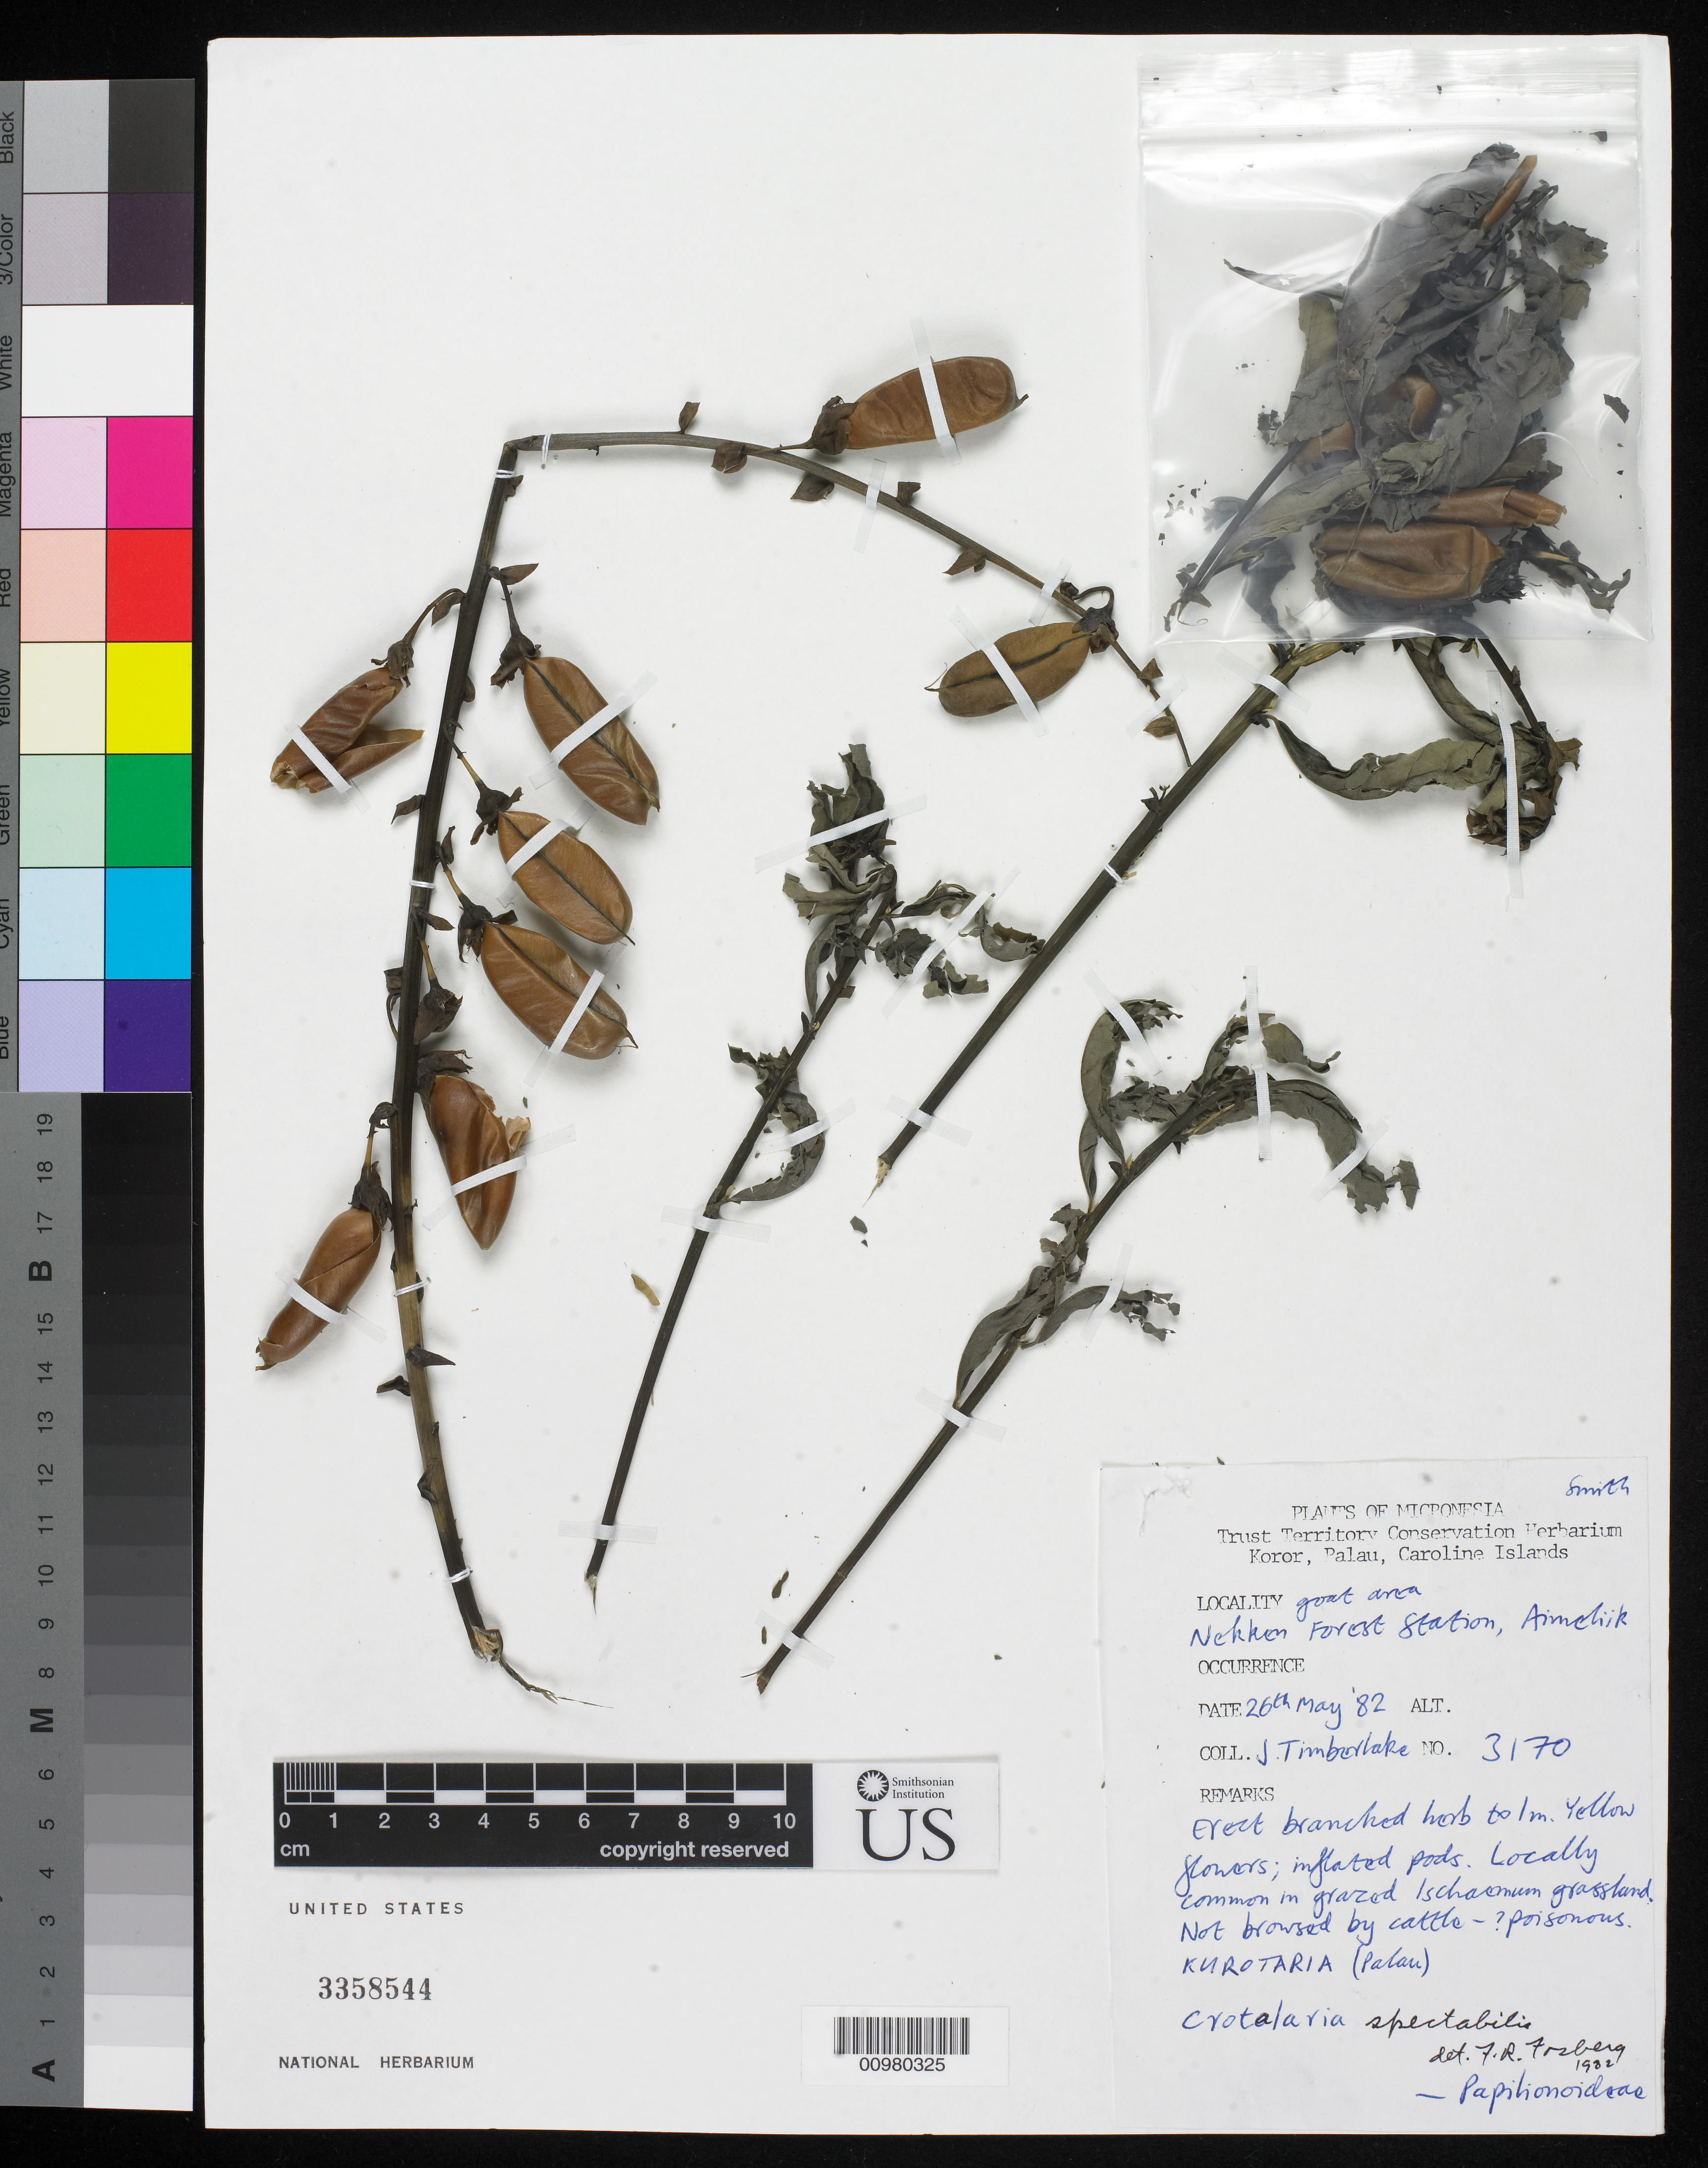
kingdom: Plantae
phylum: Tracheophyta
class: Magnoliopsida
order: Fabales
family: Fabaceae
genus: Crotalaria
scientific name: Crotalaria spectabilis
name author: Roth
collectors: T. G. Yuncker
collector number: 3170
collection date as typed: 24 Apr 1953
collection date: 1953-04-24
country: Tonga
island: Lifuka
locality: Near beach north of Pangai village.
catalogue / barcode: US 3358544